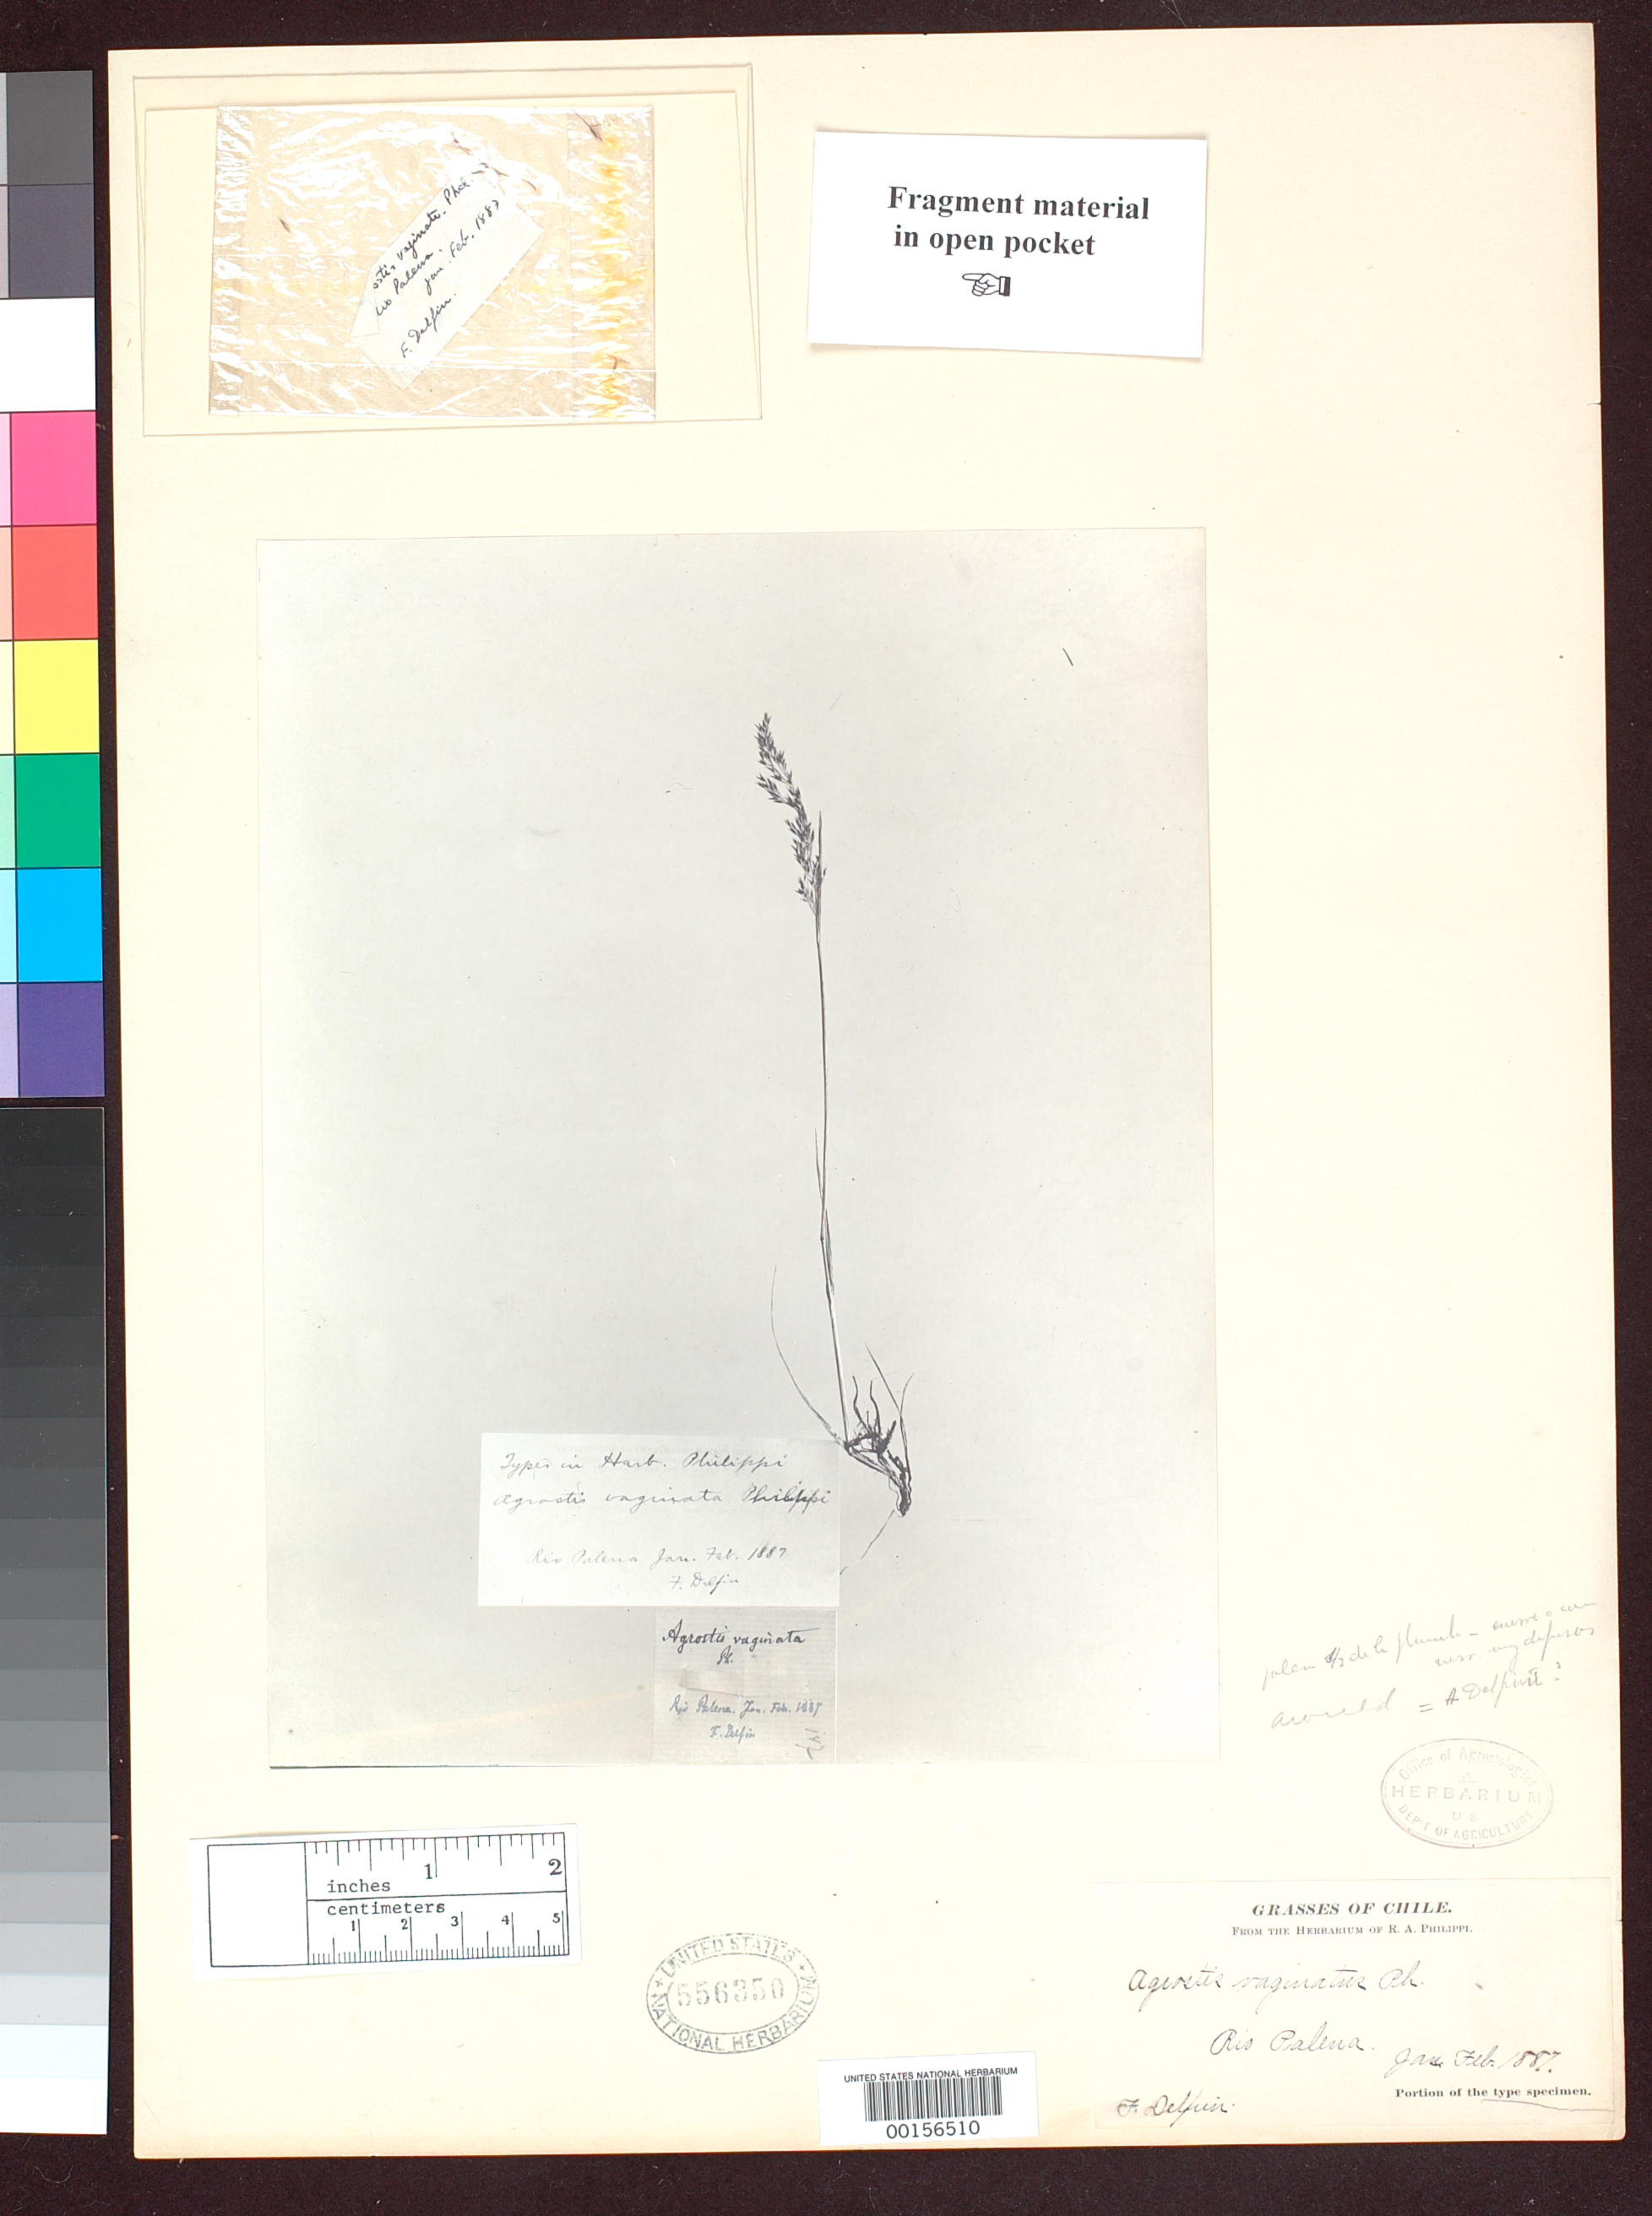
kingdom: Plantae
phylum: Tracheophyta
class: Liliopsida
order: Poales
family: Poaceae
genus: Agrostis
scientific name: Agrostis vaginata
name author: Phil.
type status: Type Fragment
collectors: F. Delfin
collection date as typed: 1887 to -- --- 1887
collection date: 1887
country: Chile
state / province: Aisén (XI)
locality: Rio Palena.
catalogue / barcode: US 556350